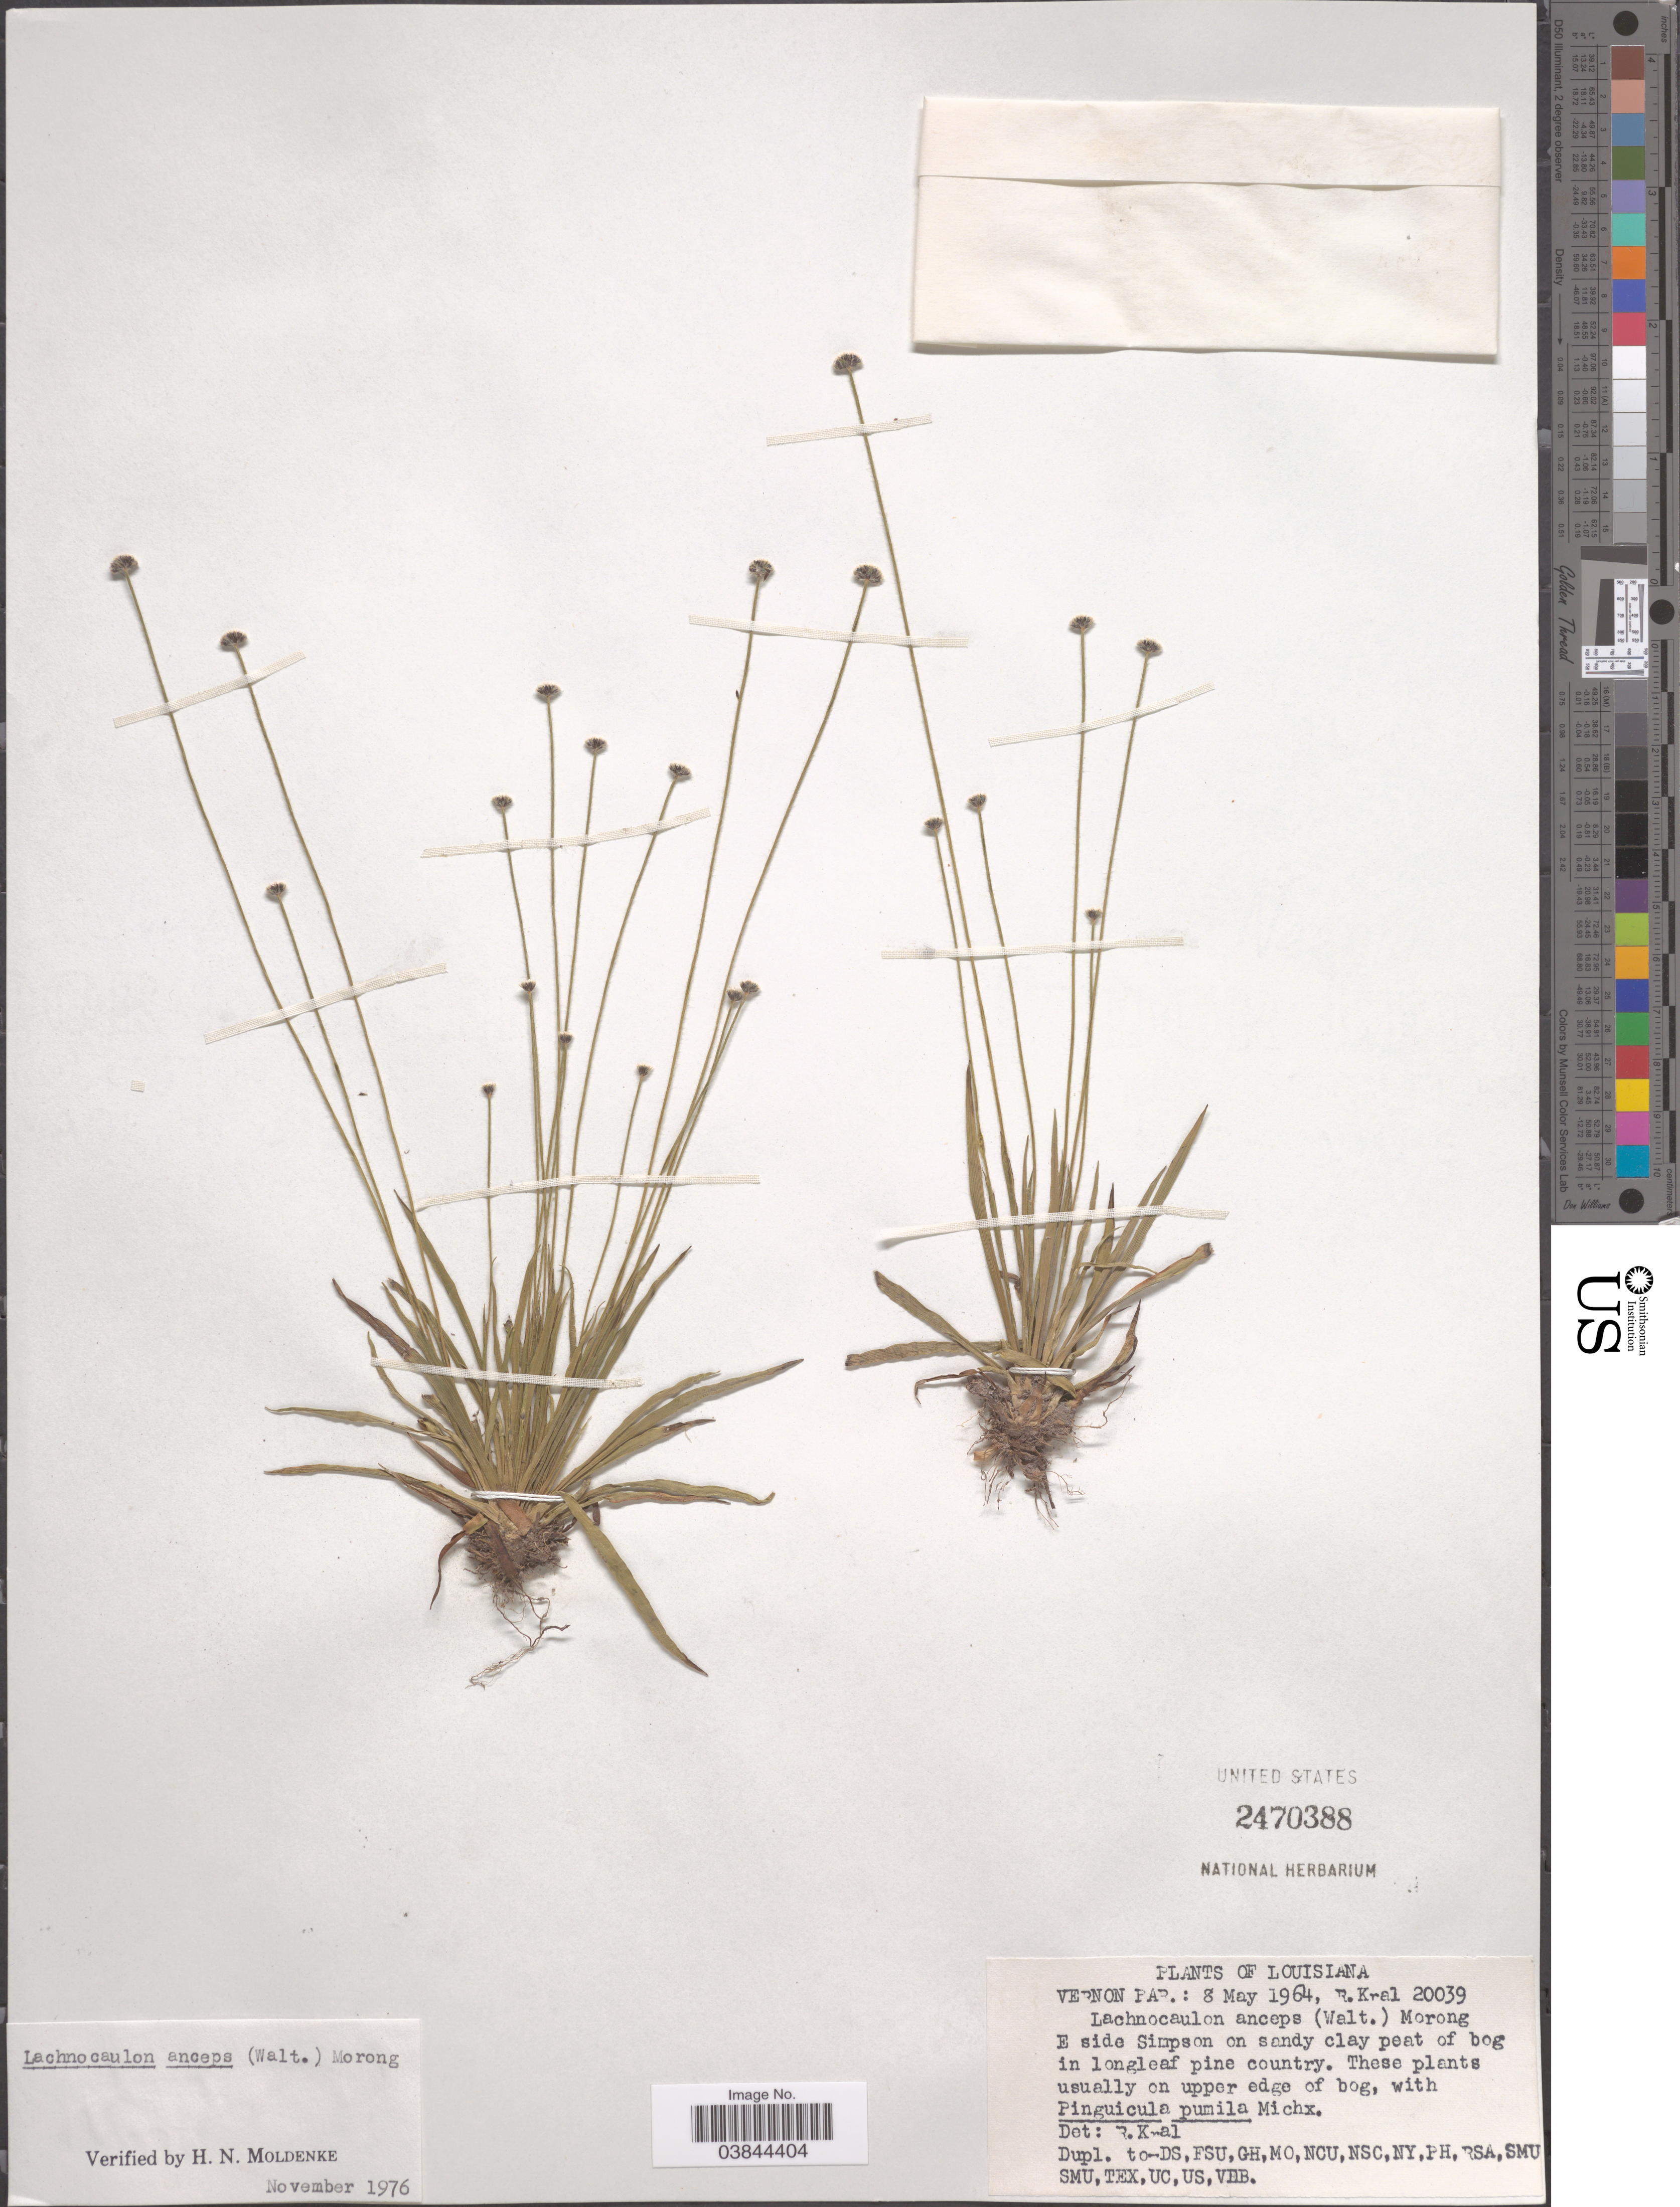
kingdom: Plantae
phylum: Tracheophyta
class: Liliopsida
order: Poales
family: Eriocaulaceae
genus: Lachnocaulon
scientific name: Lachnocaulon anceps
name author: (Walter) Morong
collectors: R. Kral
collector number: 20039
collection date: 1964-05-08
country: United States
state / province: Louisiana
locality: Vernon Par.: E side Simpson.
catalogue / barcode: US 2470388